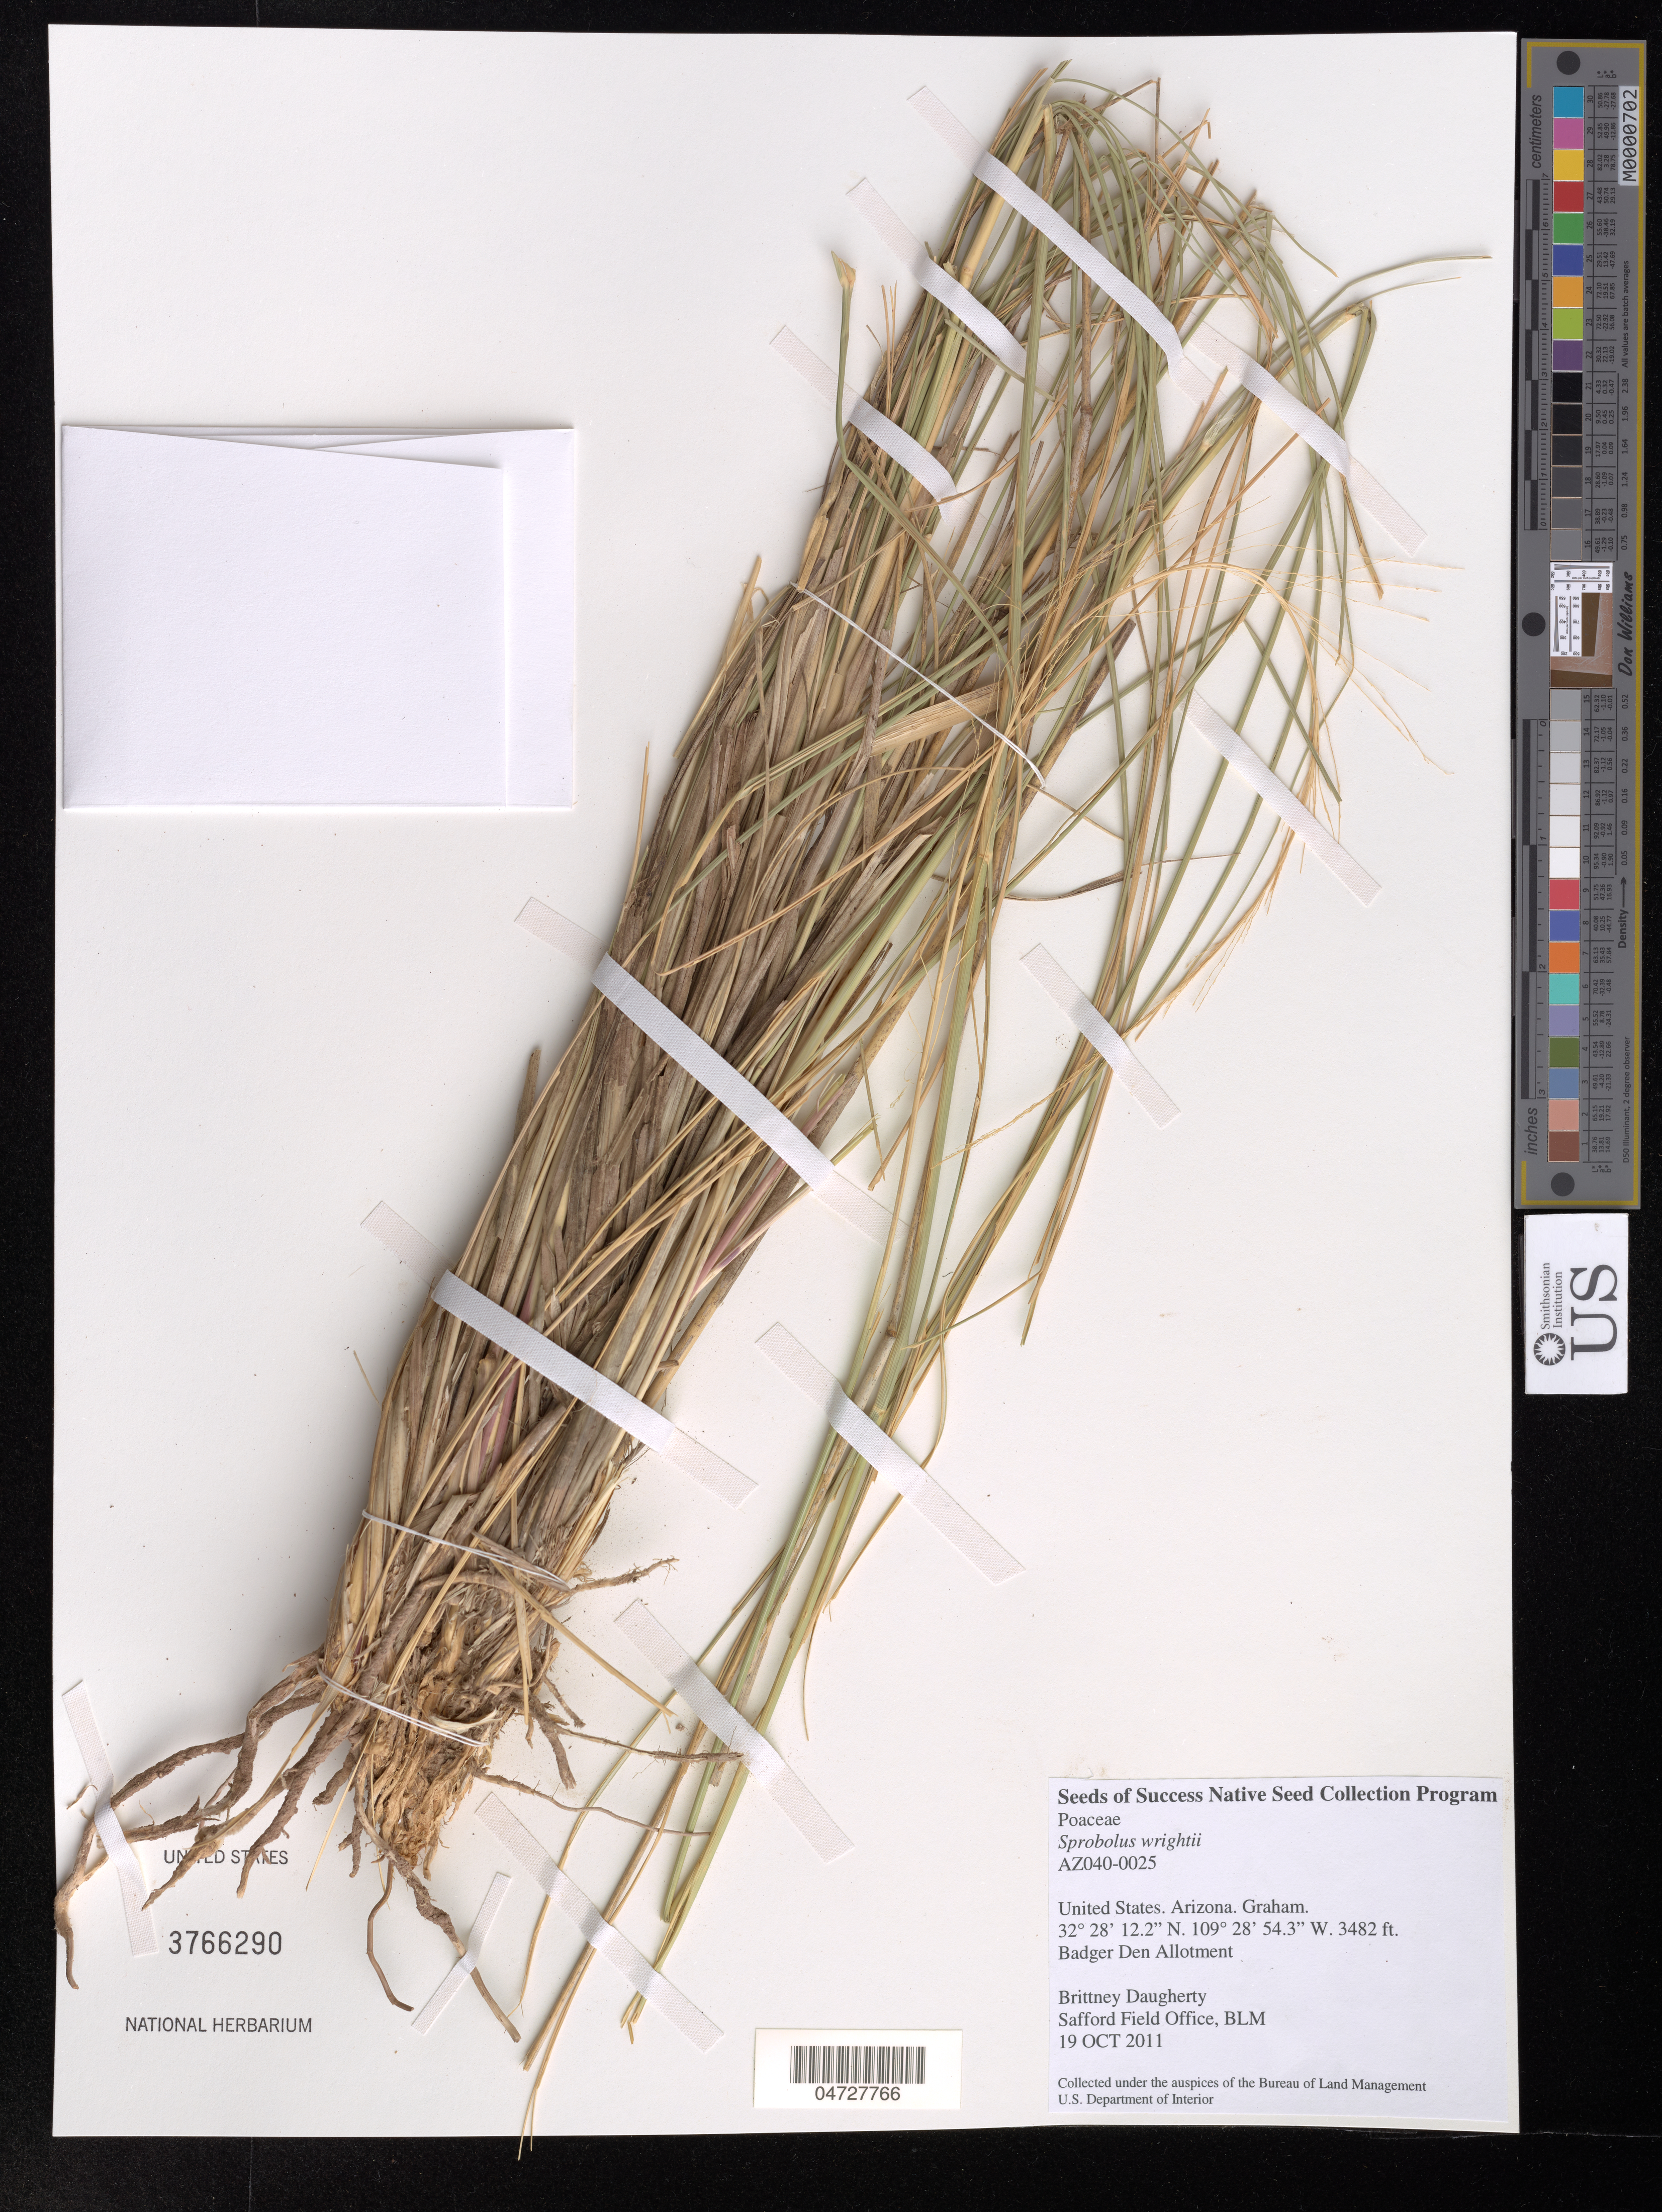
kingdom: Plantae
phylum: Tracheophyta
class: Liliopsida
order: Poales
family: Poaceae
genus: Sporobolus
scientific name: Sporobolus wrightii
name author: Munro ex Scribn.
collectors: B. Daugherty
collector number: AZ040-0025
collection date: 2011-10-19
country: United States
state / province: Arizona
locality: Graham.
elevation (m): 1061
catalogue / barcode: US 3766290